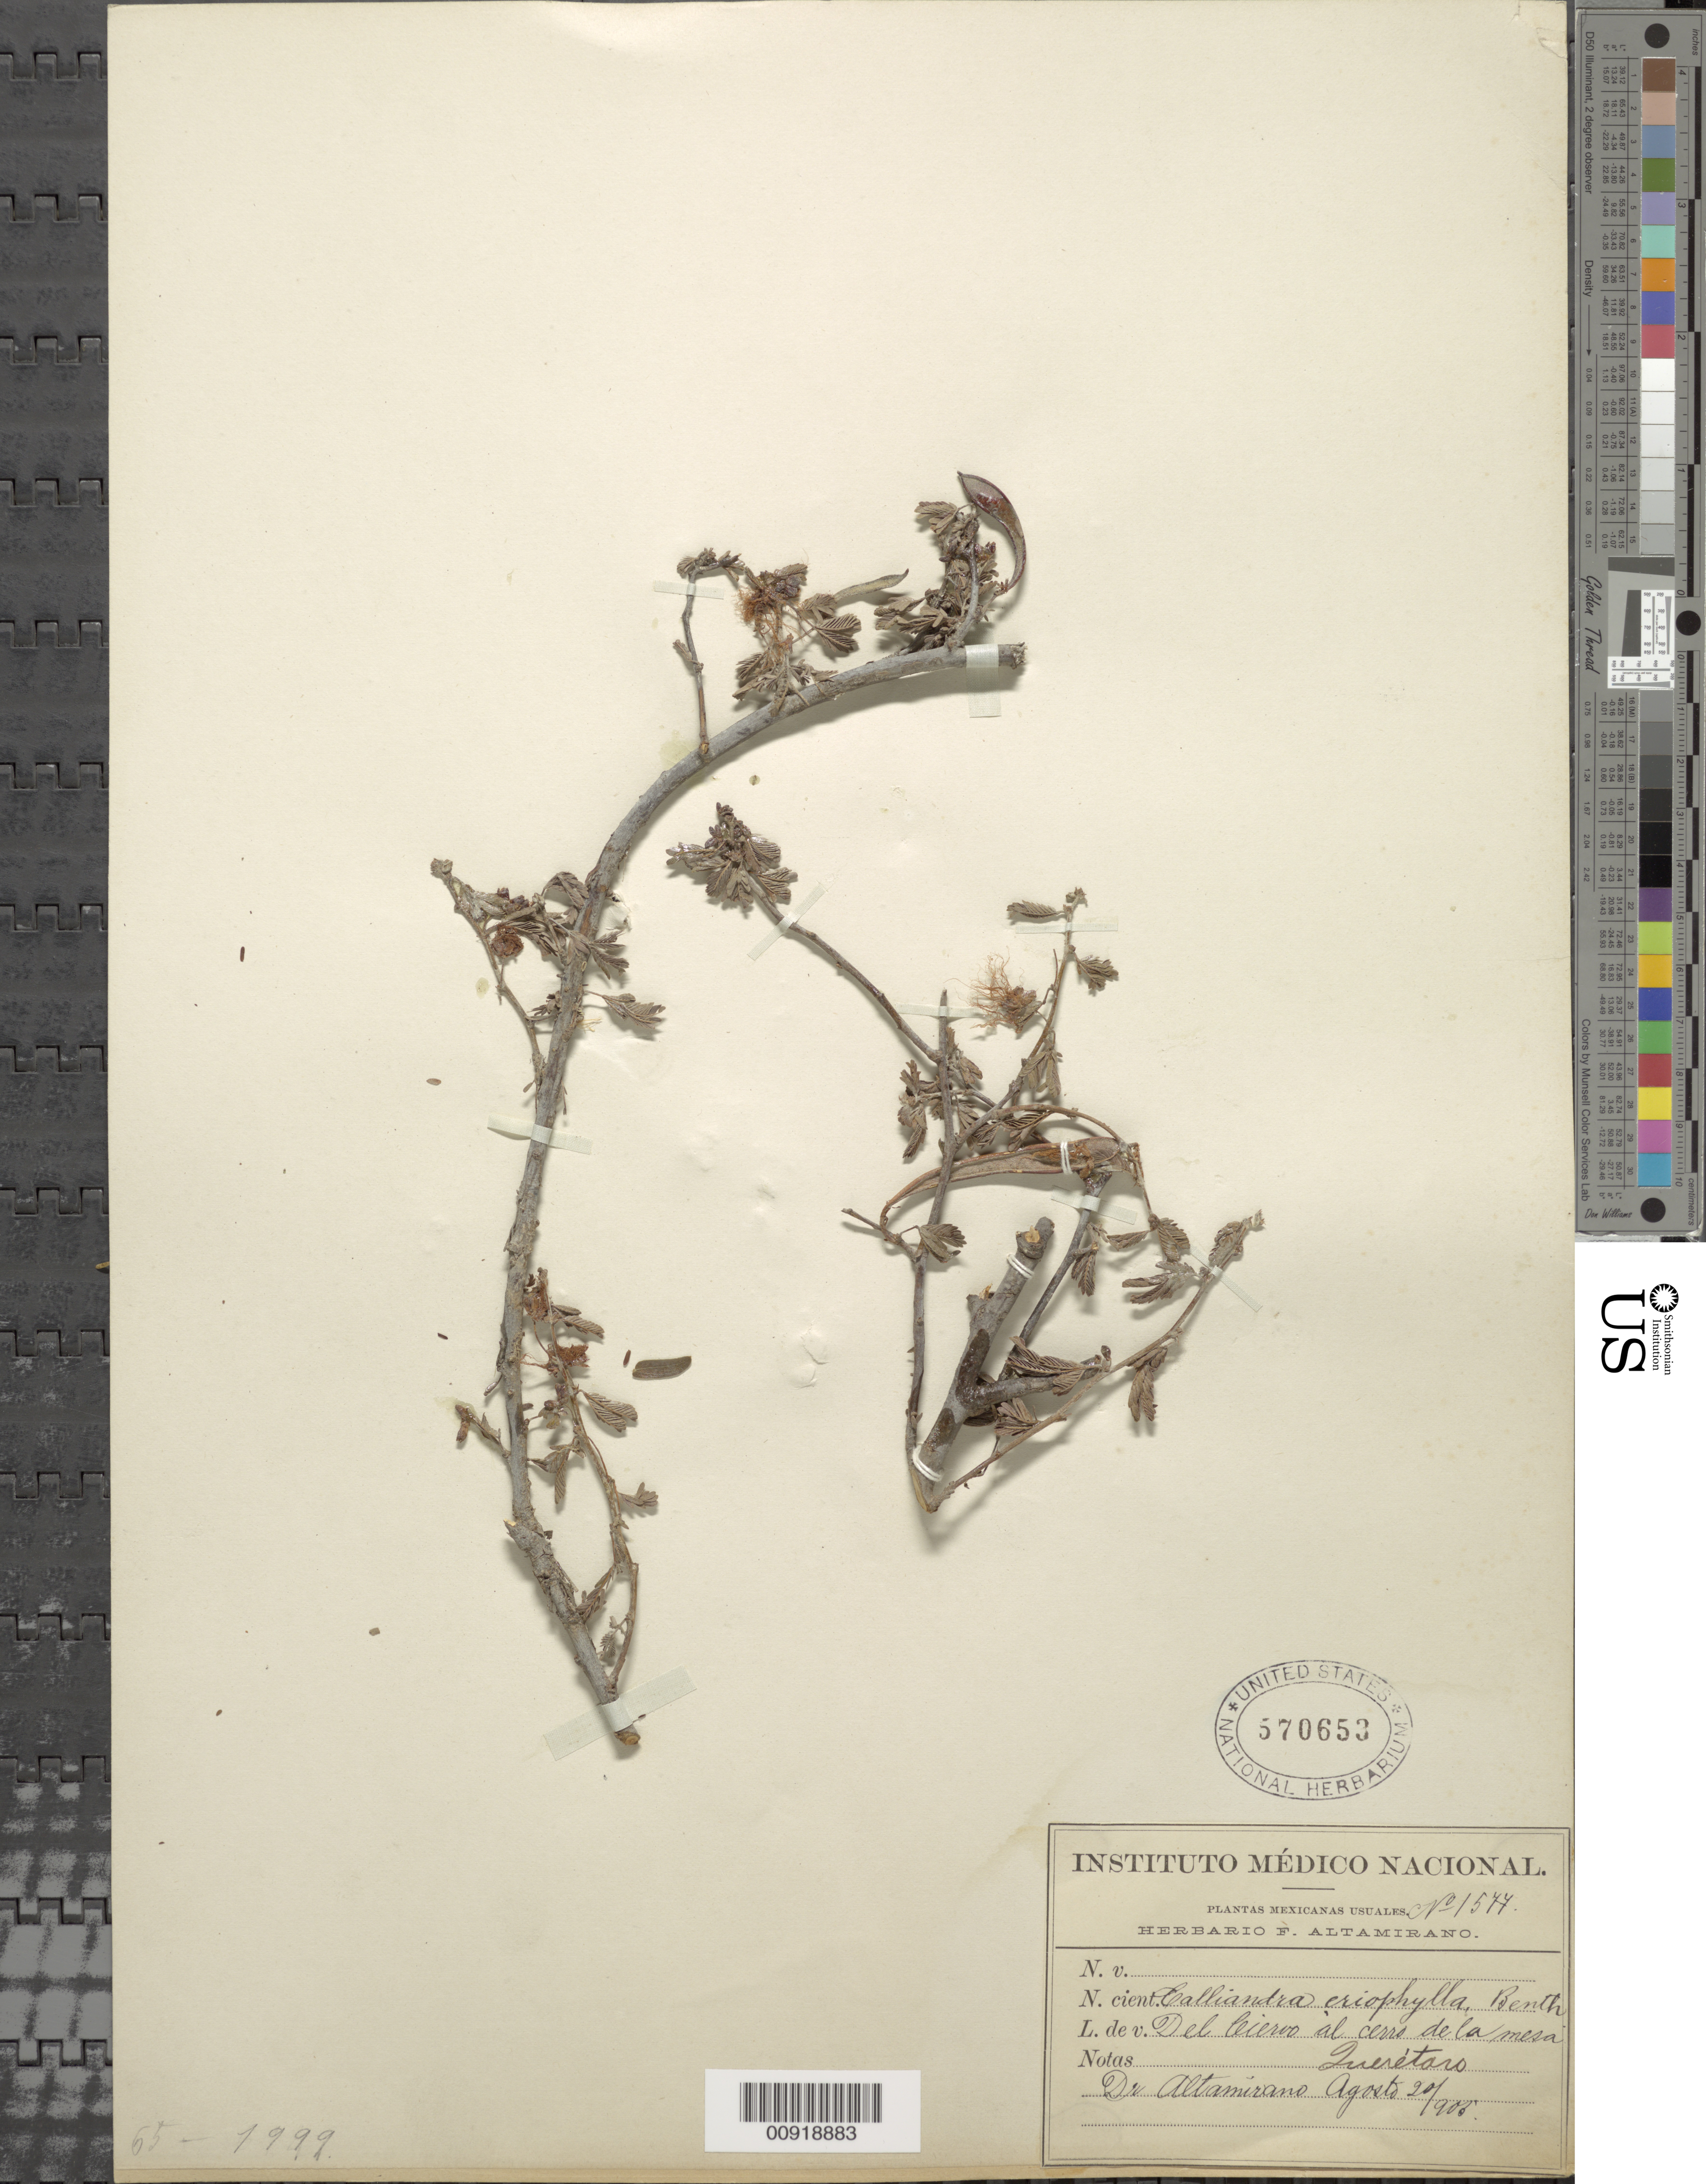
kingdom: Plantae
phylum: Tracheophyta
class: Magnoliopsida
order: Fabales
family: Fabaceae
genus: Calliandra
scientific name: Calliandra eriophylla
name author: Benth.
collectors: F. Altamirano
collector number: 1577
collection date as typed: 20 Aug 1905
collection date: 1905-08-20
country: Mexico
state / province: Querétaro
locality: Del Ciervo al Cerro de la Mesa, Querétaro.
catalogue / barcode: US 570653